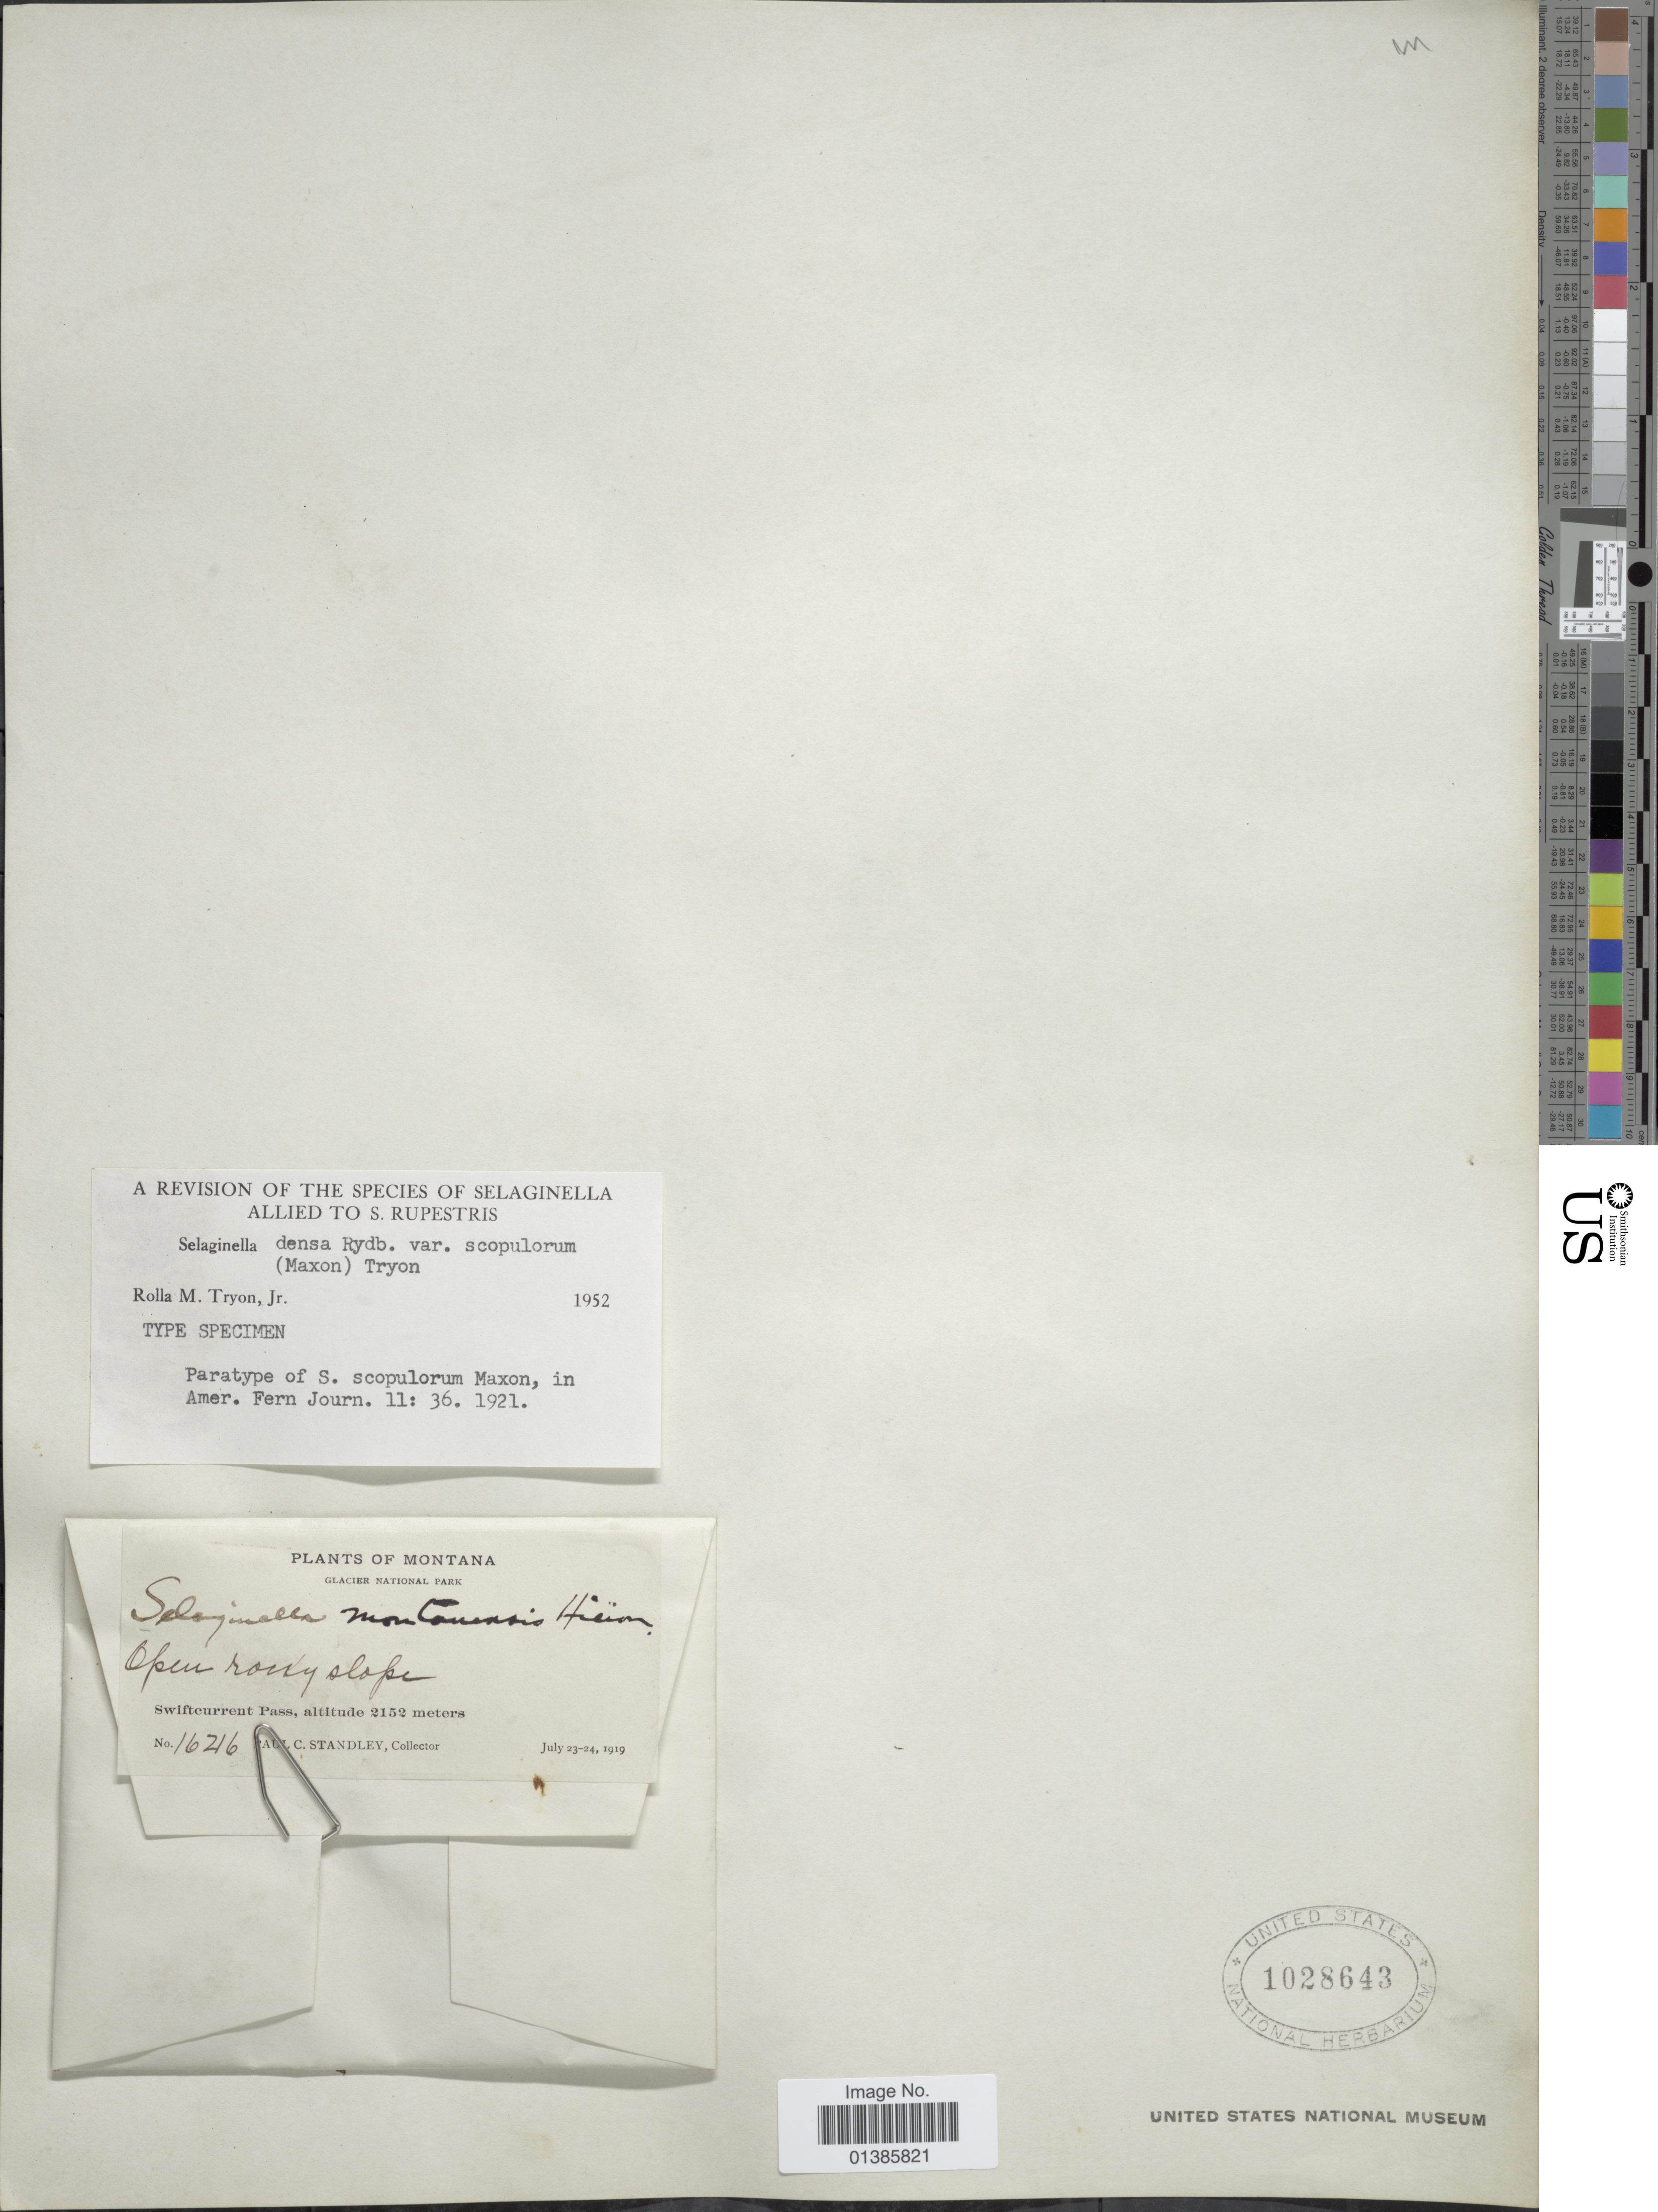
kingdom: Plantae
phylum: Tracheophyta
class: Lycopodiopsida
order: Selaginellales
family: Selaginellaceae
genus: Selaginella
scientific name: Selaginella densa var. scopulorum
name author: (Maxon) R.M. Tryon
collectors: P. C. Standley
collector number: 16216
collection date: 1919-07-23/1919-07-24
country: United States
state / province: Montana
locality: Glacier National Park. Swiftcurrent Pass.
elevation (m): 2152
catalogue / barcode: US 1028643